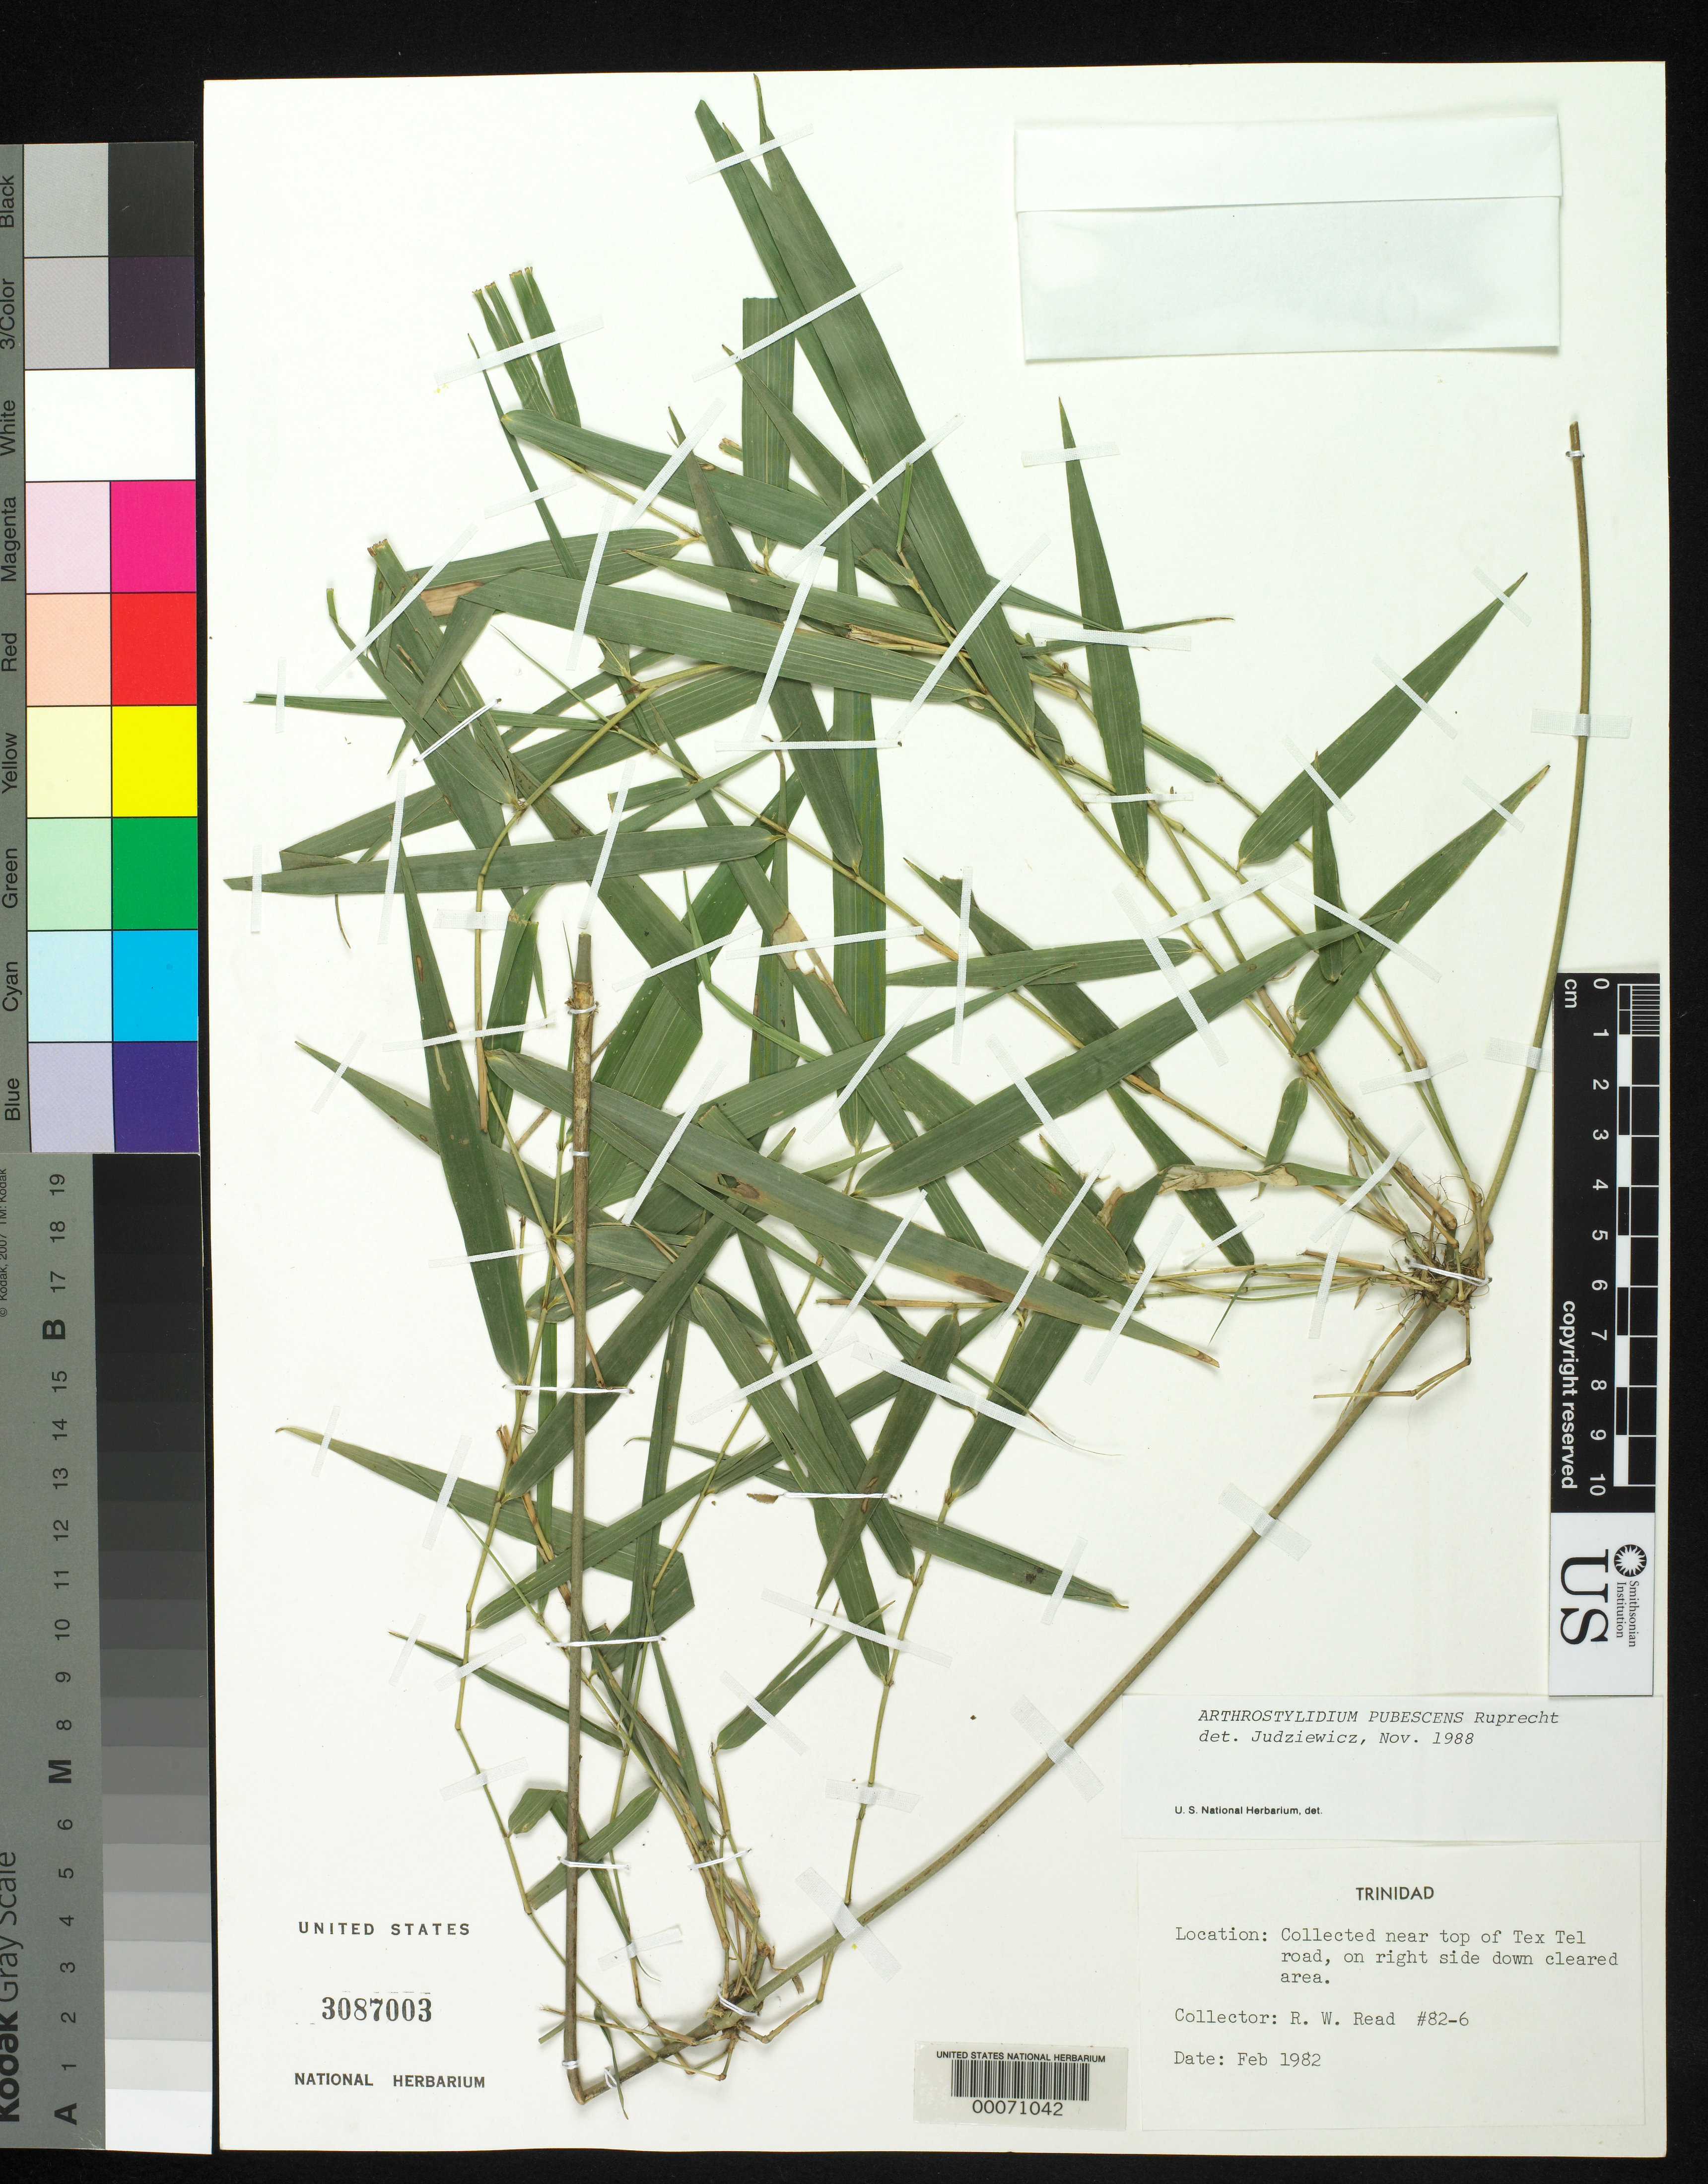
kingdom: Plantae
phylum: Tracheophyta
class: Liliopsida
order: Poales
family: Poaceae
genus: Arthrostylidium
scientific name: Arthrostylidium pubescens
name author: Rupr.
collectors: R. W. Read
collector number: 82-6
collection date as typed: Feb 1982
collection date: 1982-02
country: Trinidad and Tobago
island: Trinidad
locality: Top of Tex Tel road, on right side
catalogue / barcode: US 3087003